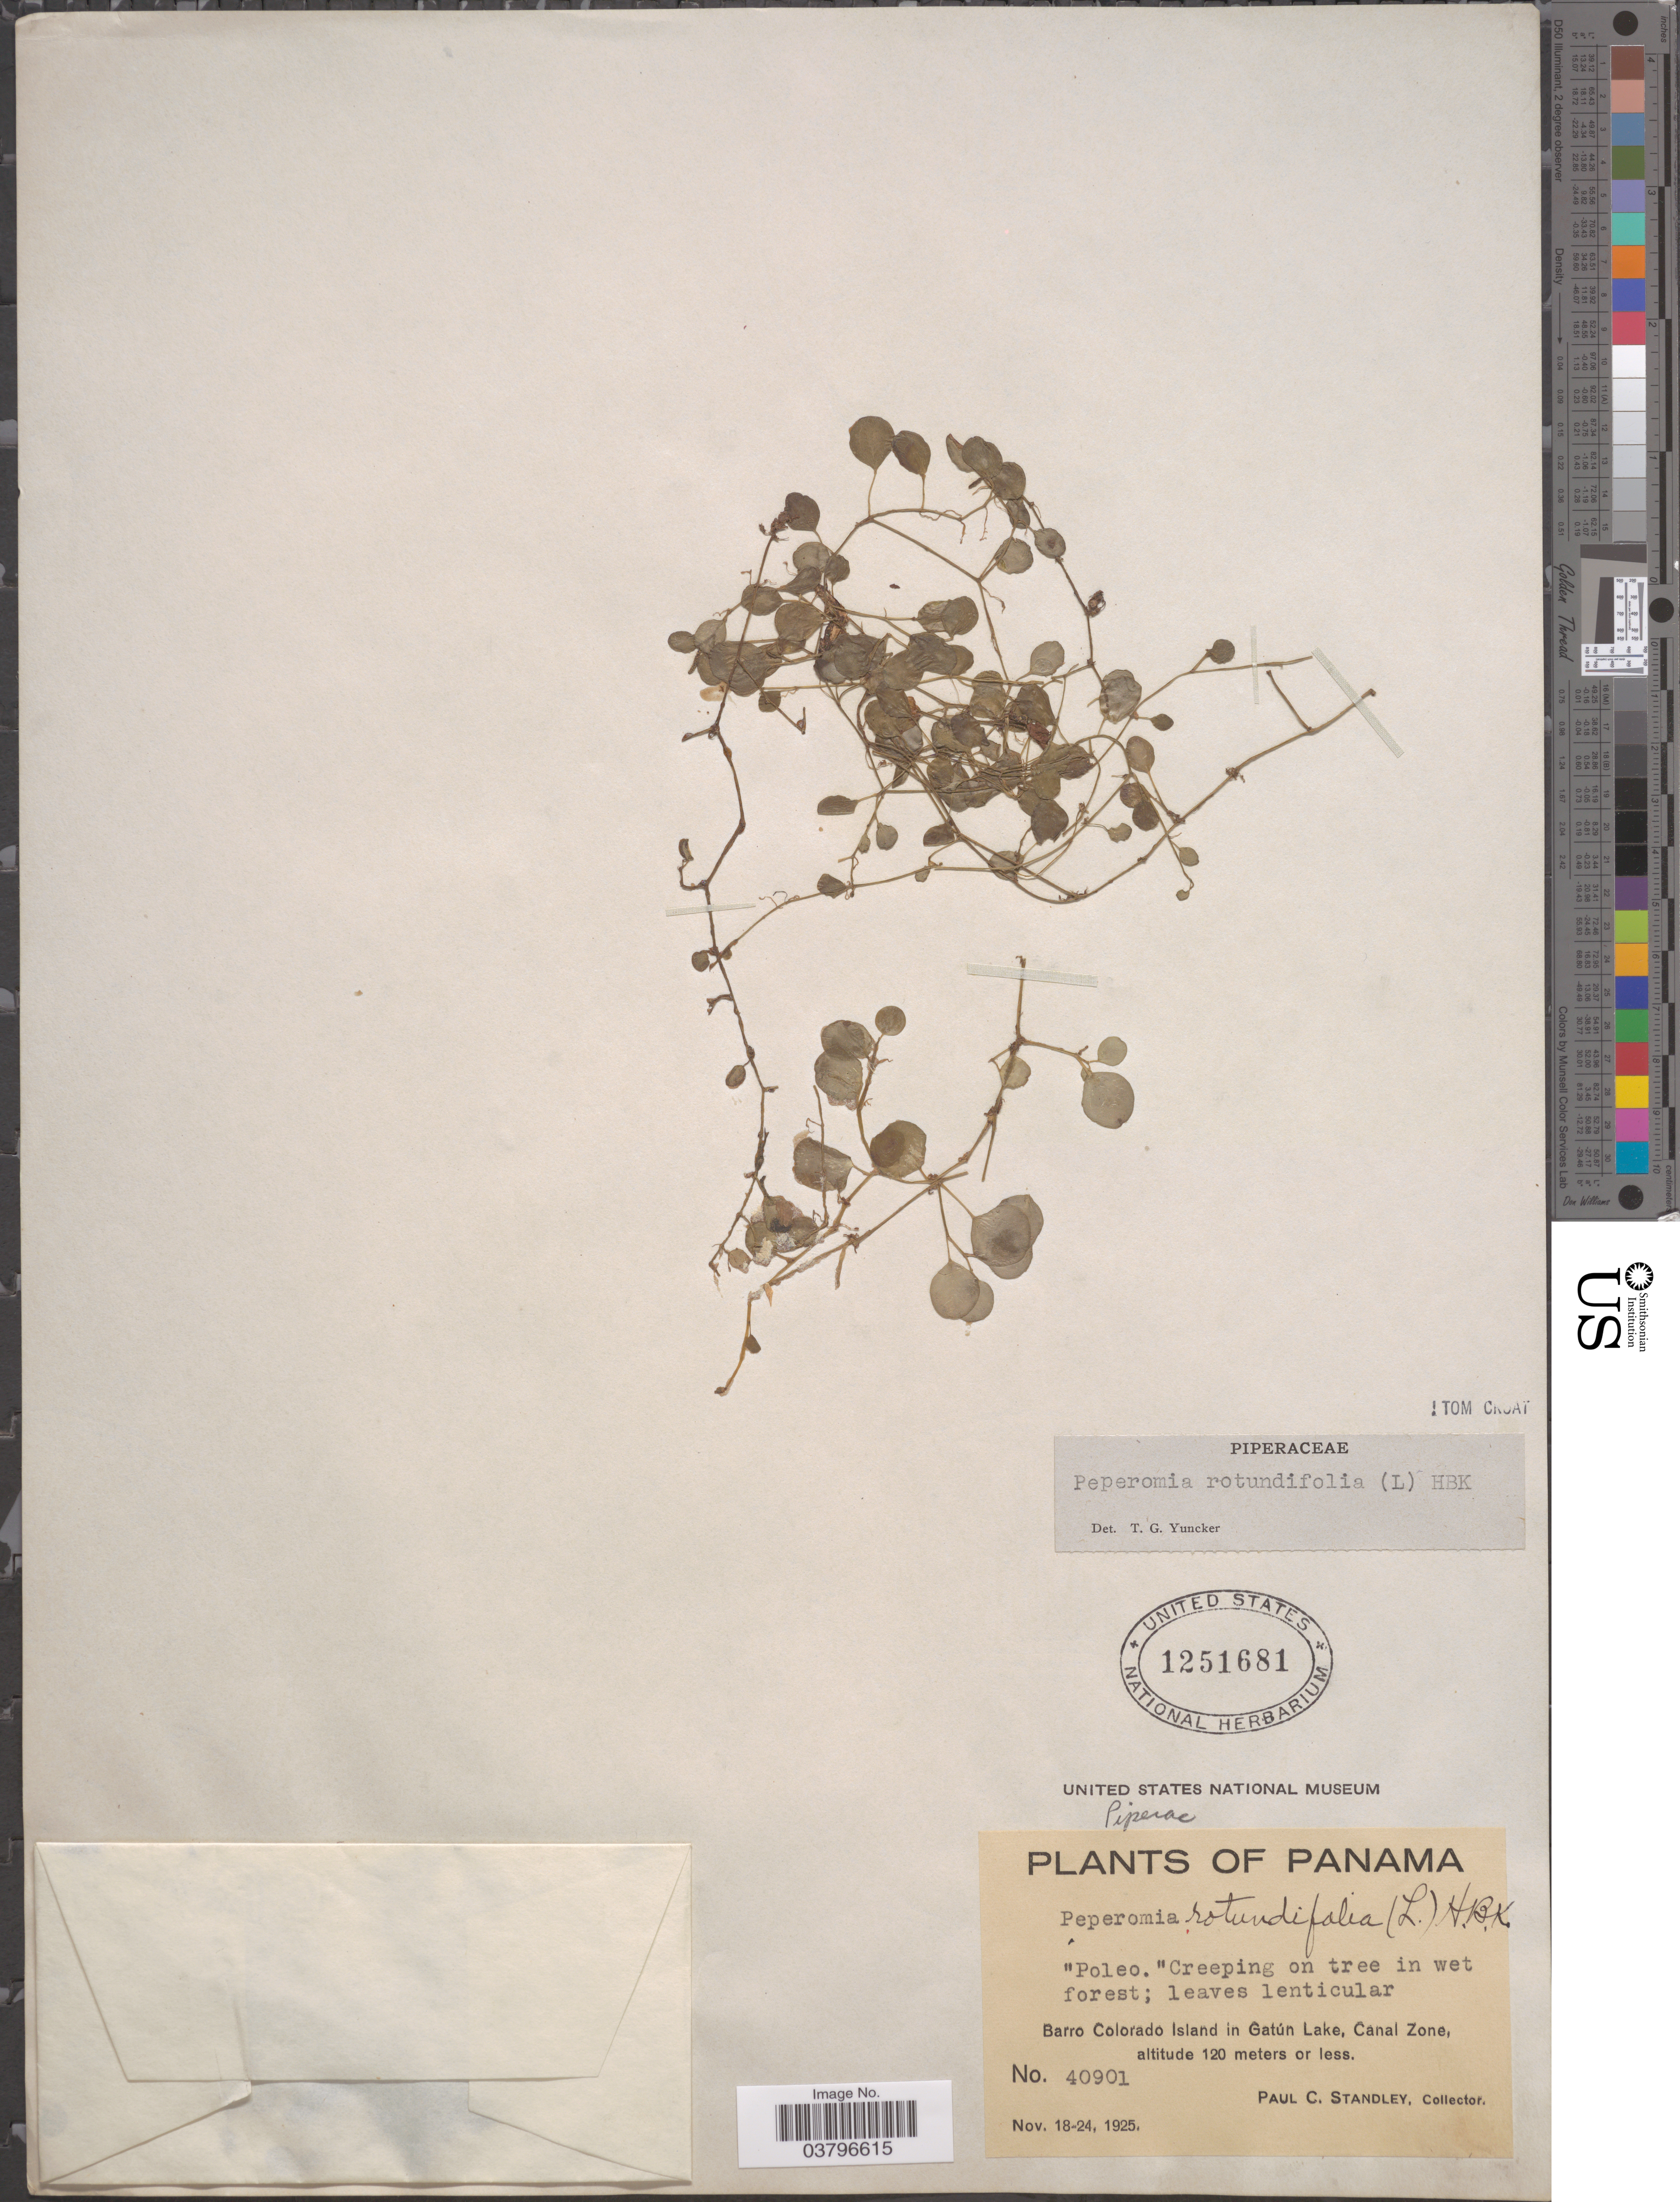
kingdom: Plantae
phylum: Tracheophyta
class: Magnoliopsida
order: Piperales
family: Piperaceae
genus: Peperomia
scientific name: Peperomia rotundifolia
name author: (L.) Kunth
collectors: P. C. Standley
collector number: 40901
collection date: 1925-11-18/1925-11-24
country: Panama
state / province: Panamá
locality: Barro Colorado Island in Gatún Lake, Canal Zone.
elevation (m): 120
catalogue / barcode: US 1251681